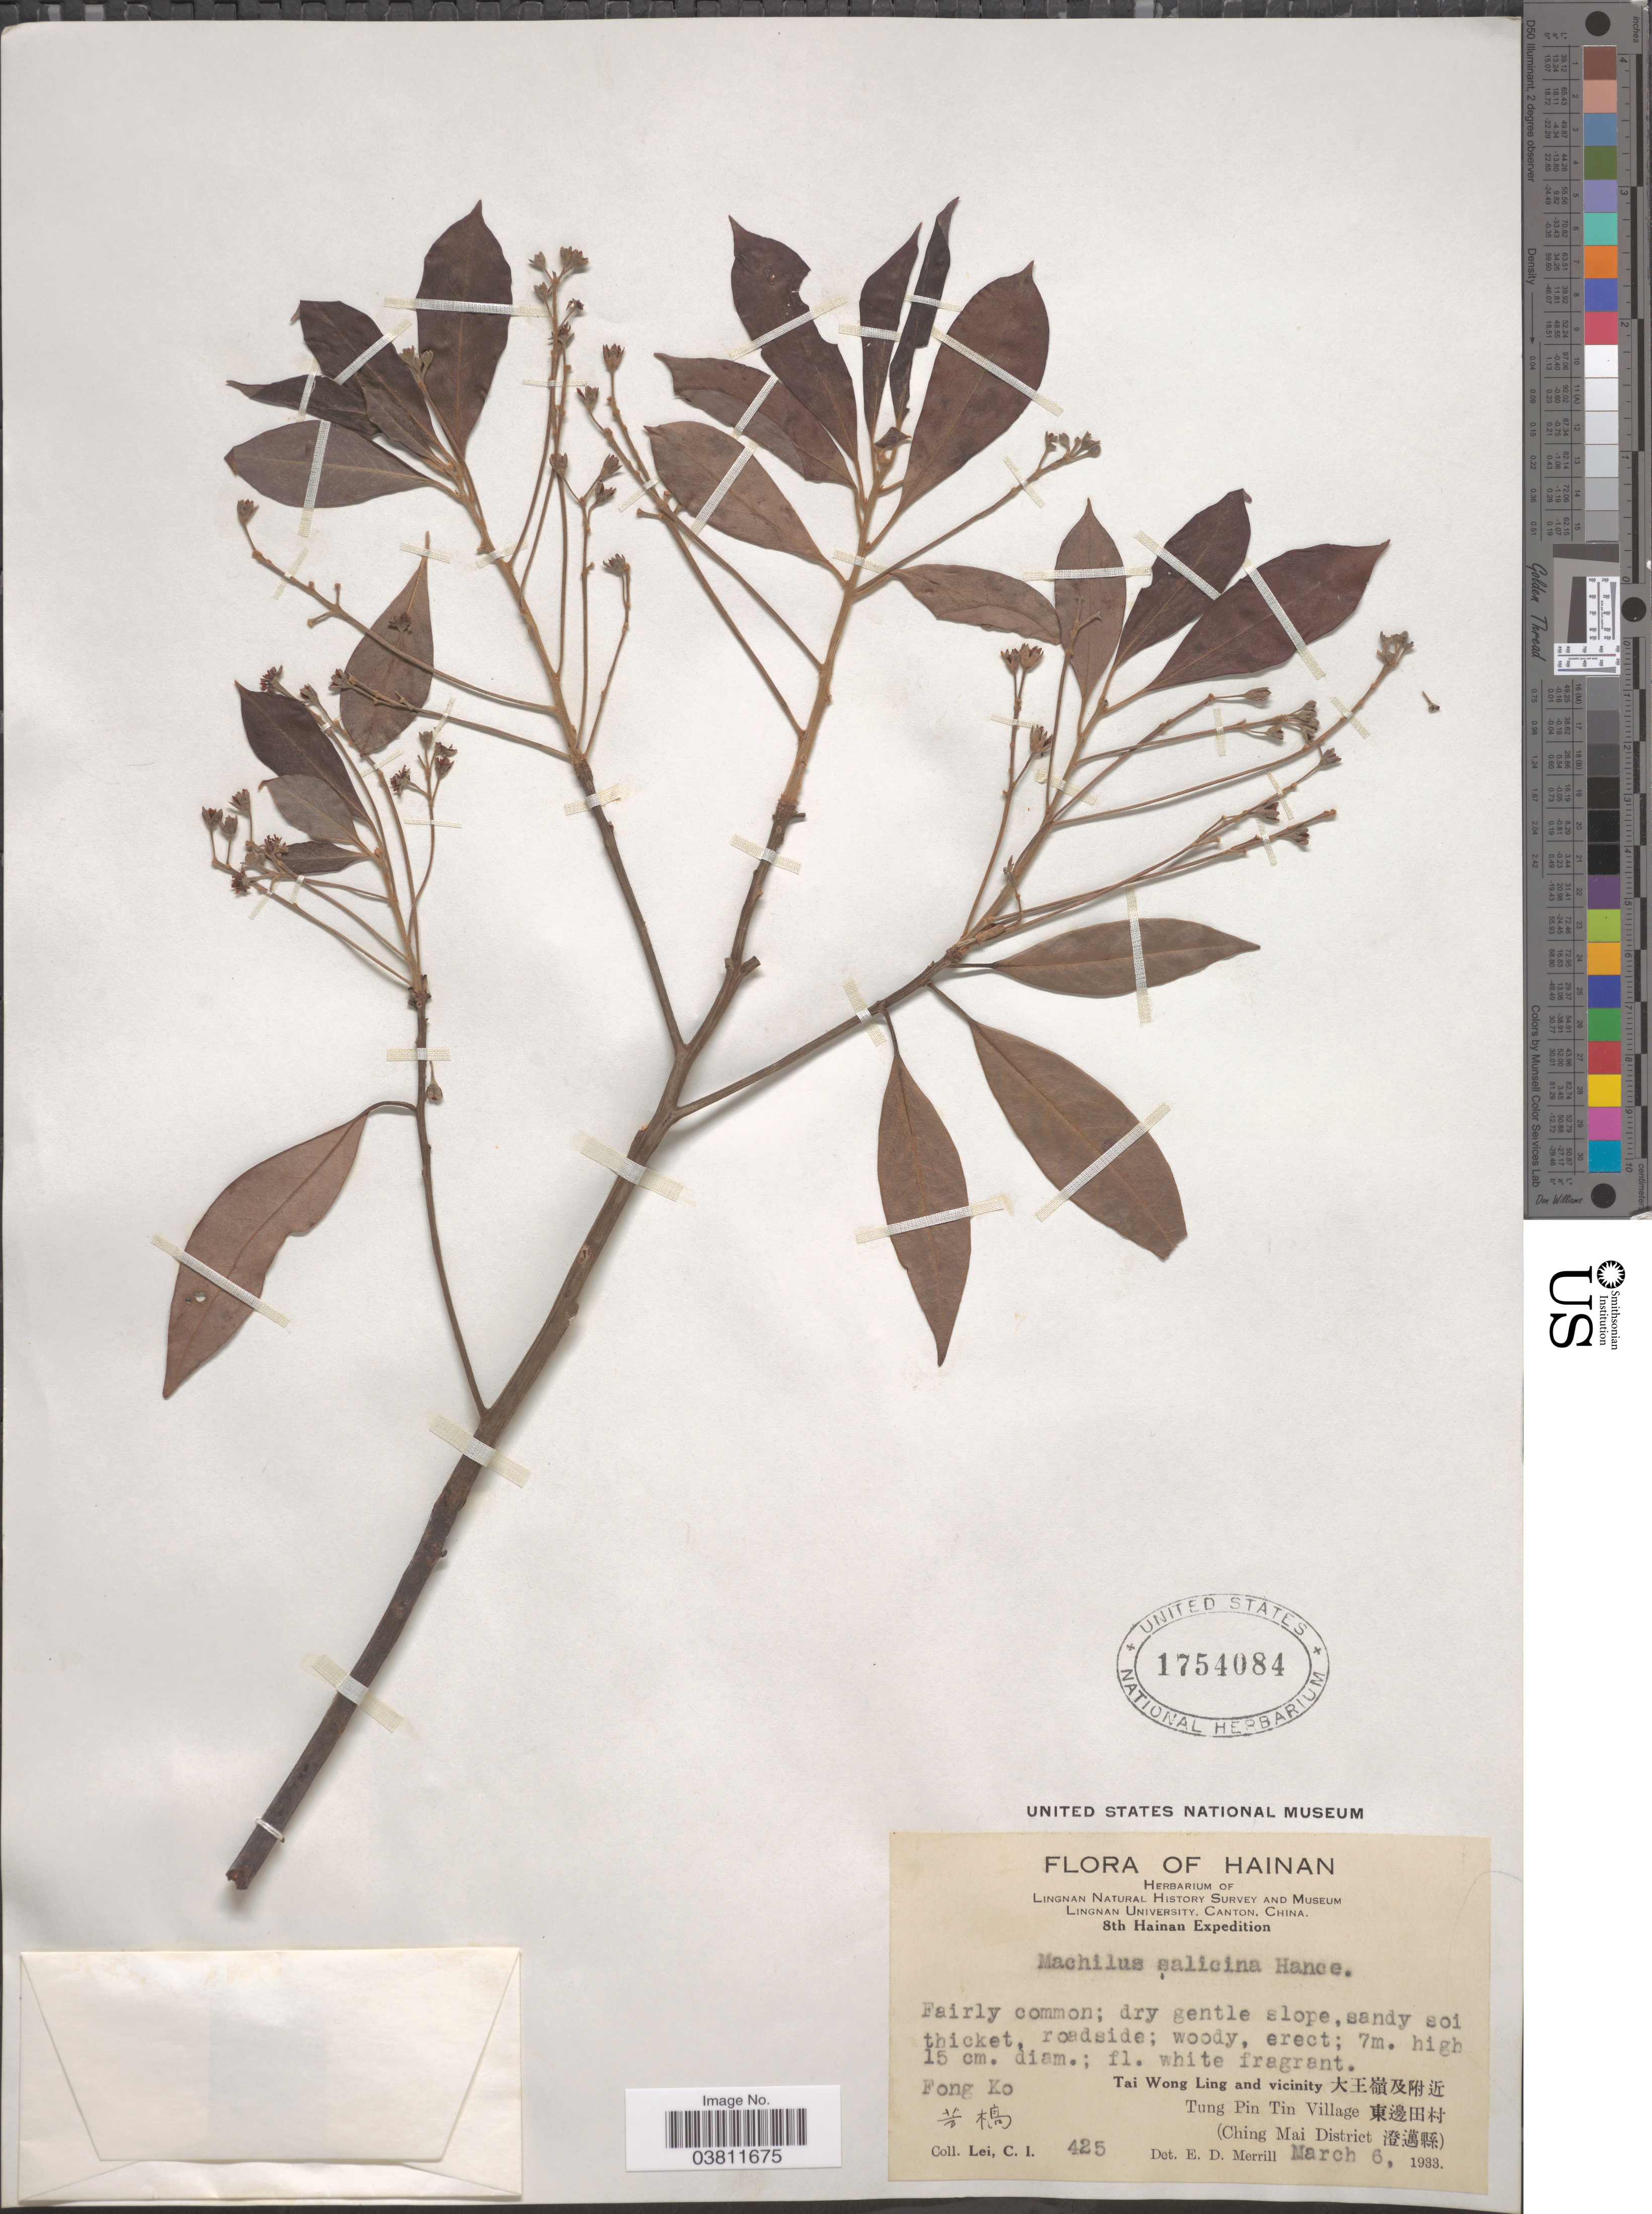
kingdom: Plantae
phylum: Tracheophyta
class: Magnoliopsida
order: Laurales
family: Lauraceae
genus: Machilus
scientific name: Machilus salicina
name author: Hance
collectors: C. I. Lei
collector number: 425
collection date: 1933-03-06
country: China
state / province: Hainan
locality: Fong Ko, X. Tai Wong Ling and vicinity X. Tung Pin Tin Village X. (Ching Mai District X).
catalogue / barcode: US 1754084